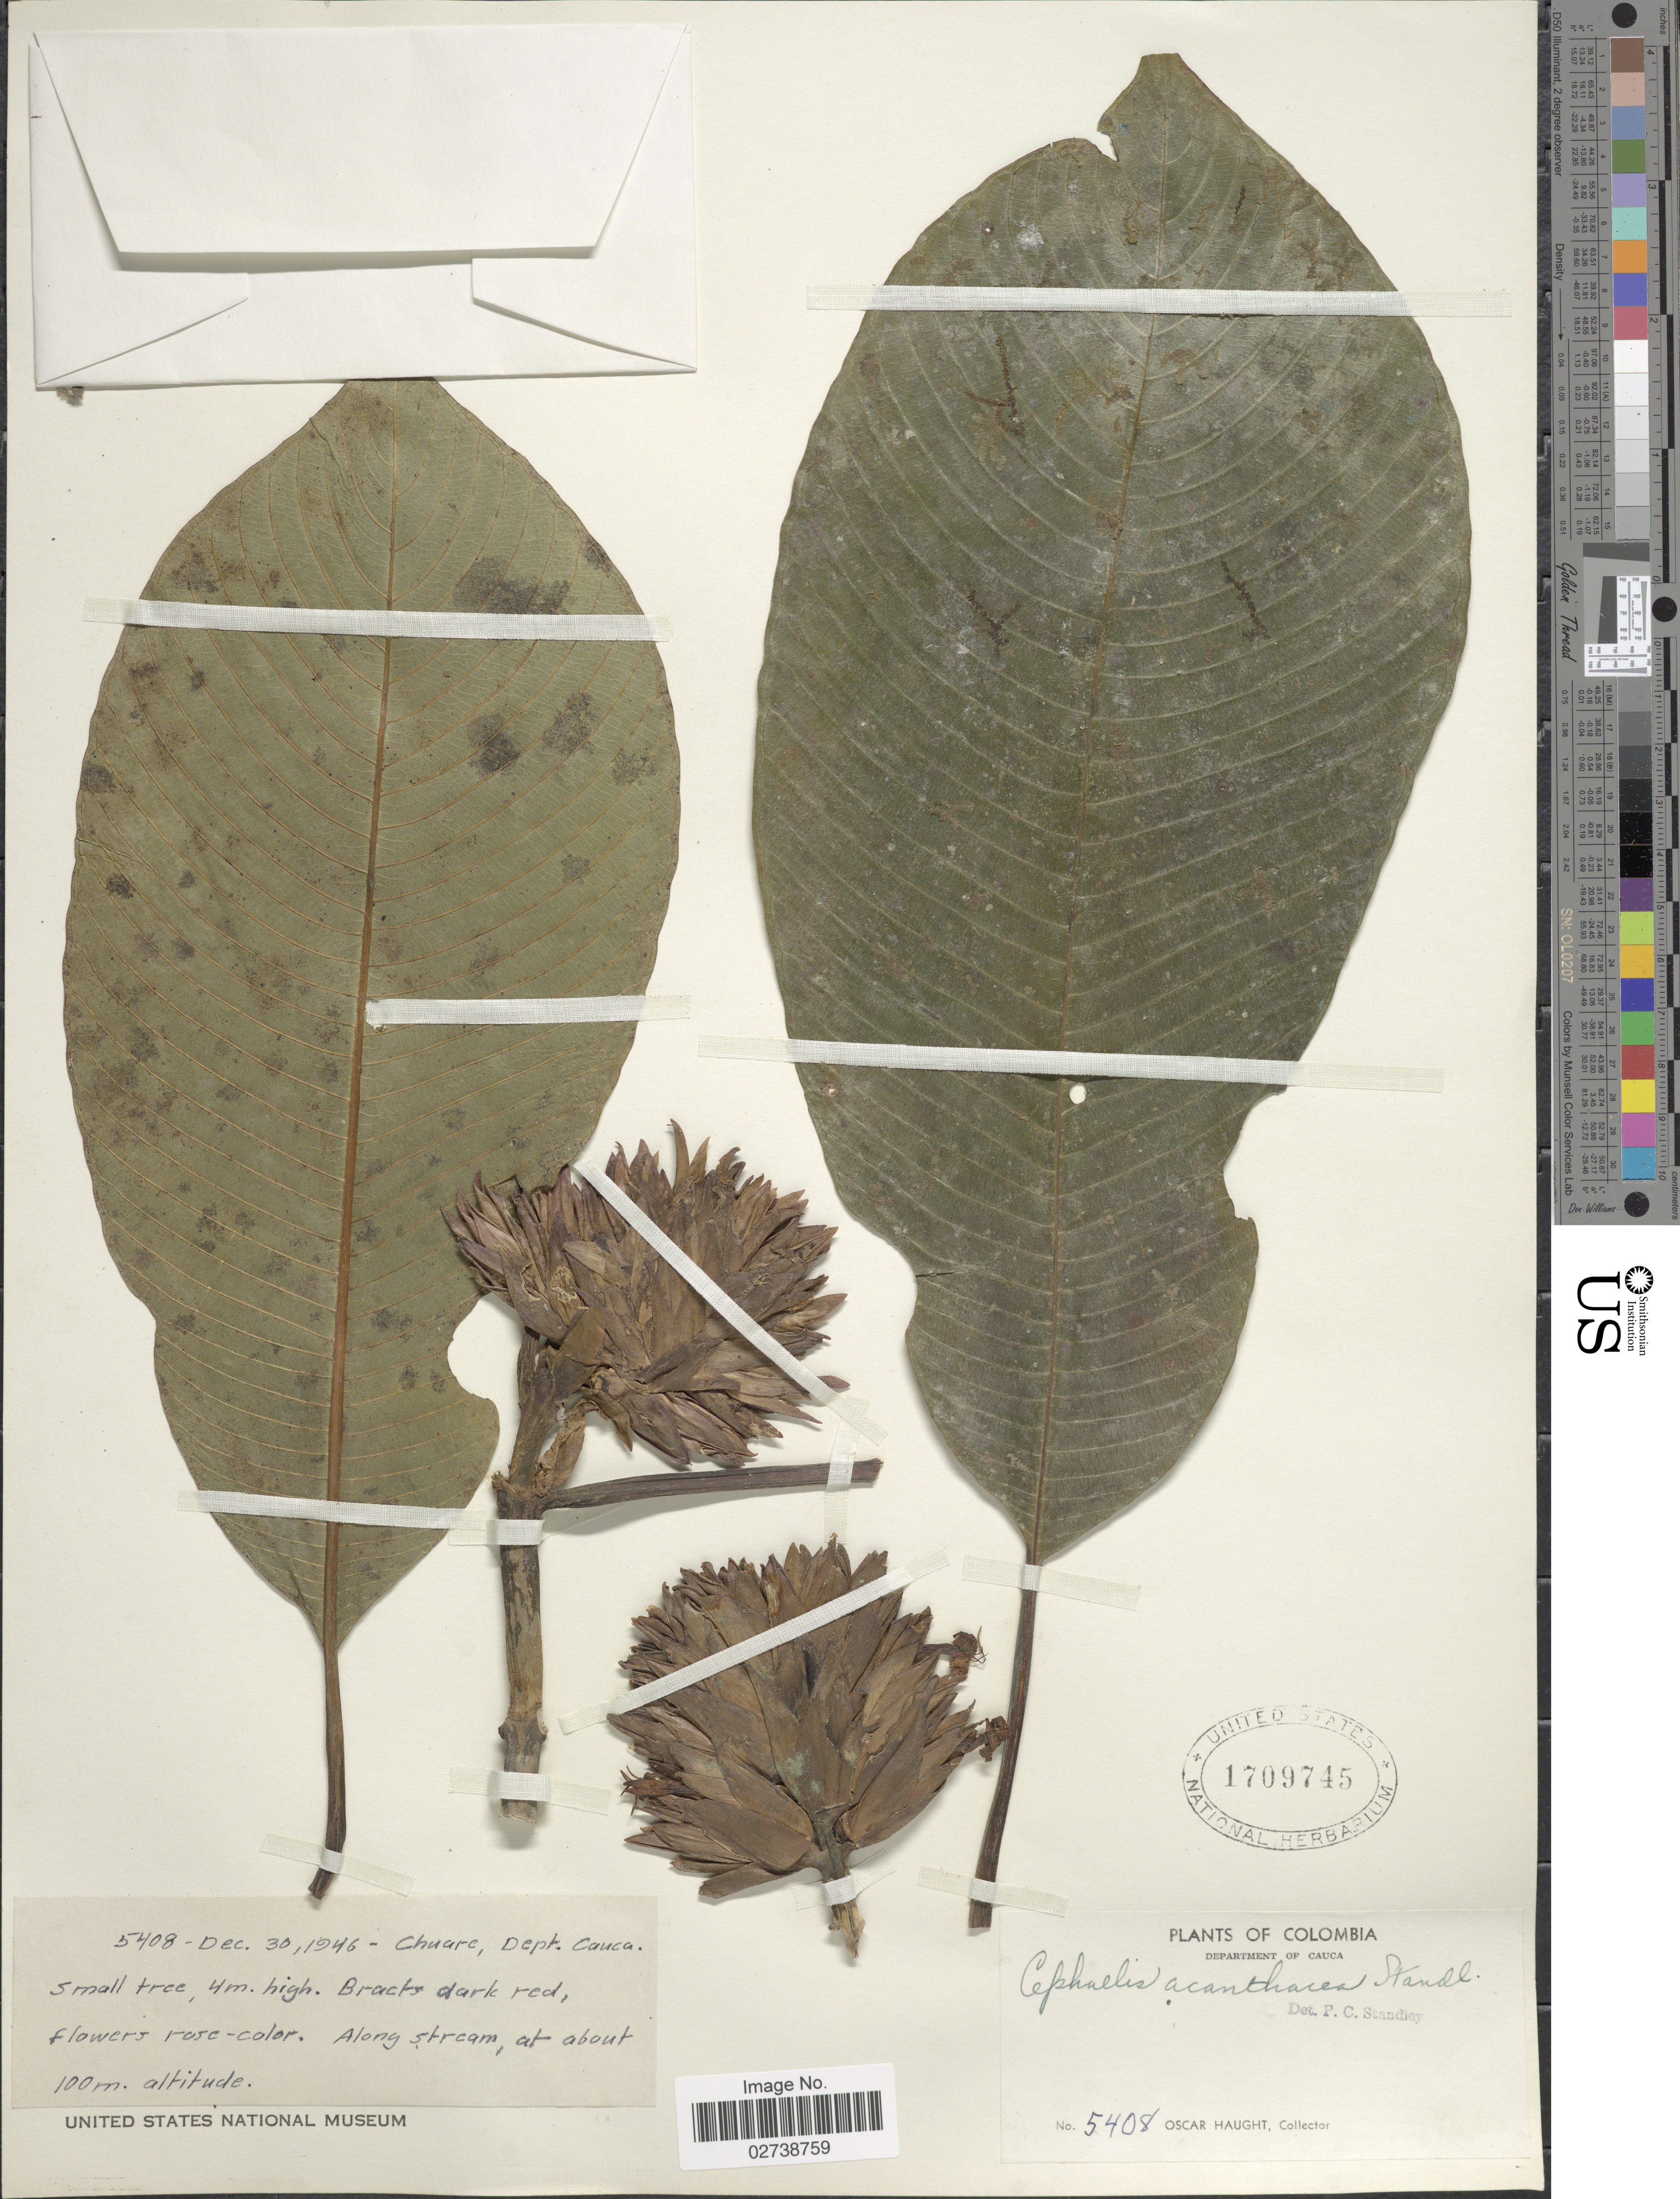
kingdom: Plantae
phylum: Tracheophyta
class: Magnoliopsida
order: Gentianales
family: Rubiaceae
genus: Palicourea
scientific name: Palicourea acanthacea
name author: C.M. Taylor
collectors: O. Haught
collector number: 5408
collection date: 1946-12-30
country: Colombia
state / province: Cauca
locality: Chuare, Department of Cauca. Along stream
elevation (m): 100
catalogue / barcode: US 1709745